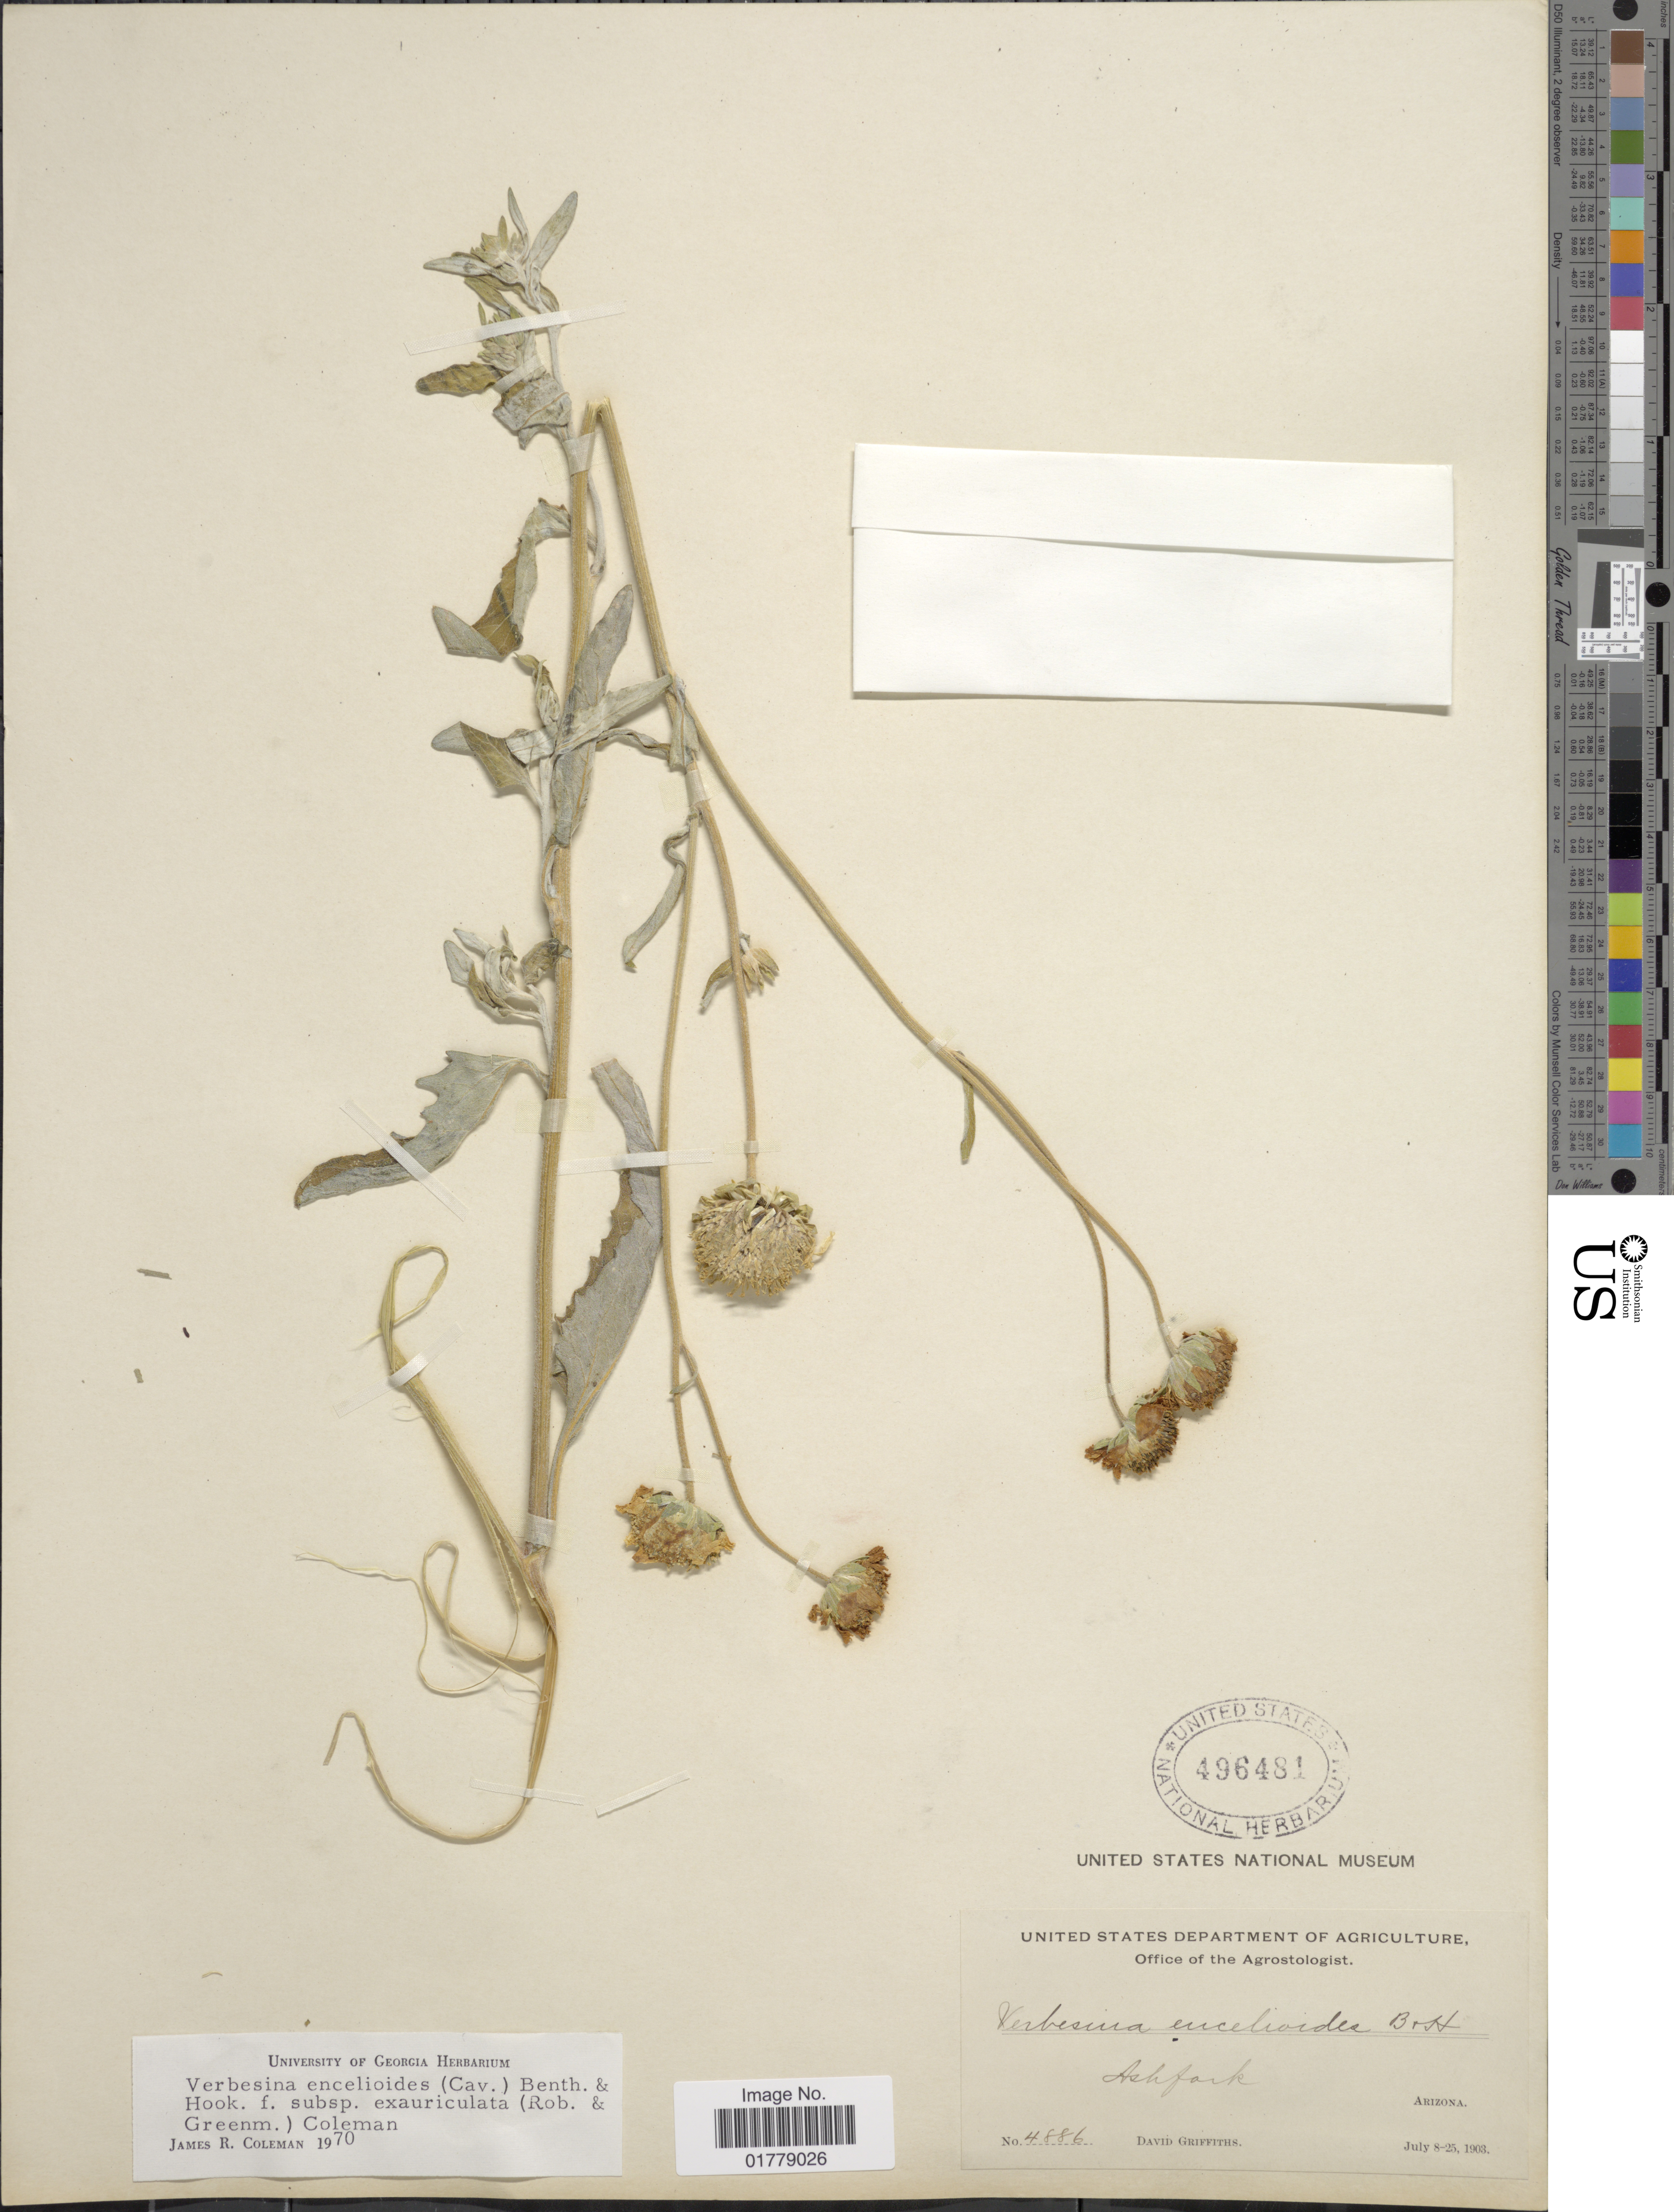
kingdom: Plantae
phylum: Tracheophyta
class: Magnoliopsida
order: Asterales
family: Asteraceae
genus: Verbesina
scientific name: Verbesina encelioides var. cana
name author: (B.L. Rob.) Greenm.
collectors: D. Griffiths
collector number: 4886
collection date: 1903-07-08/1903-07-25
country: United States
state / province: Arizona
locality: Ashfork, Arizona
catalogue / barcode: US 496481